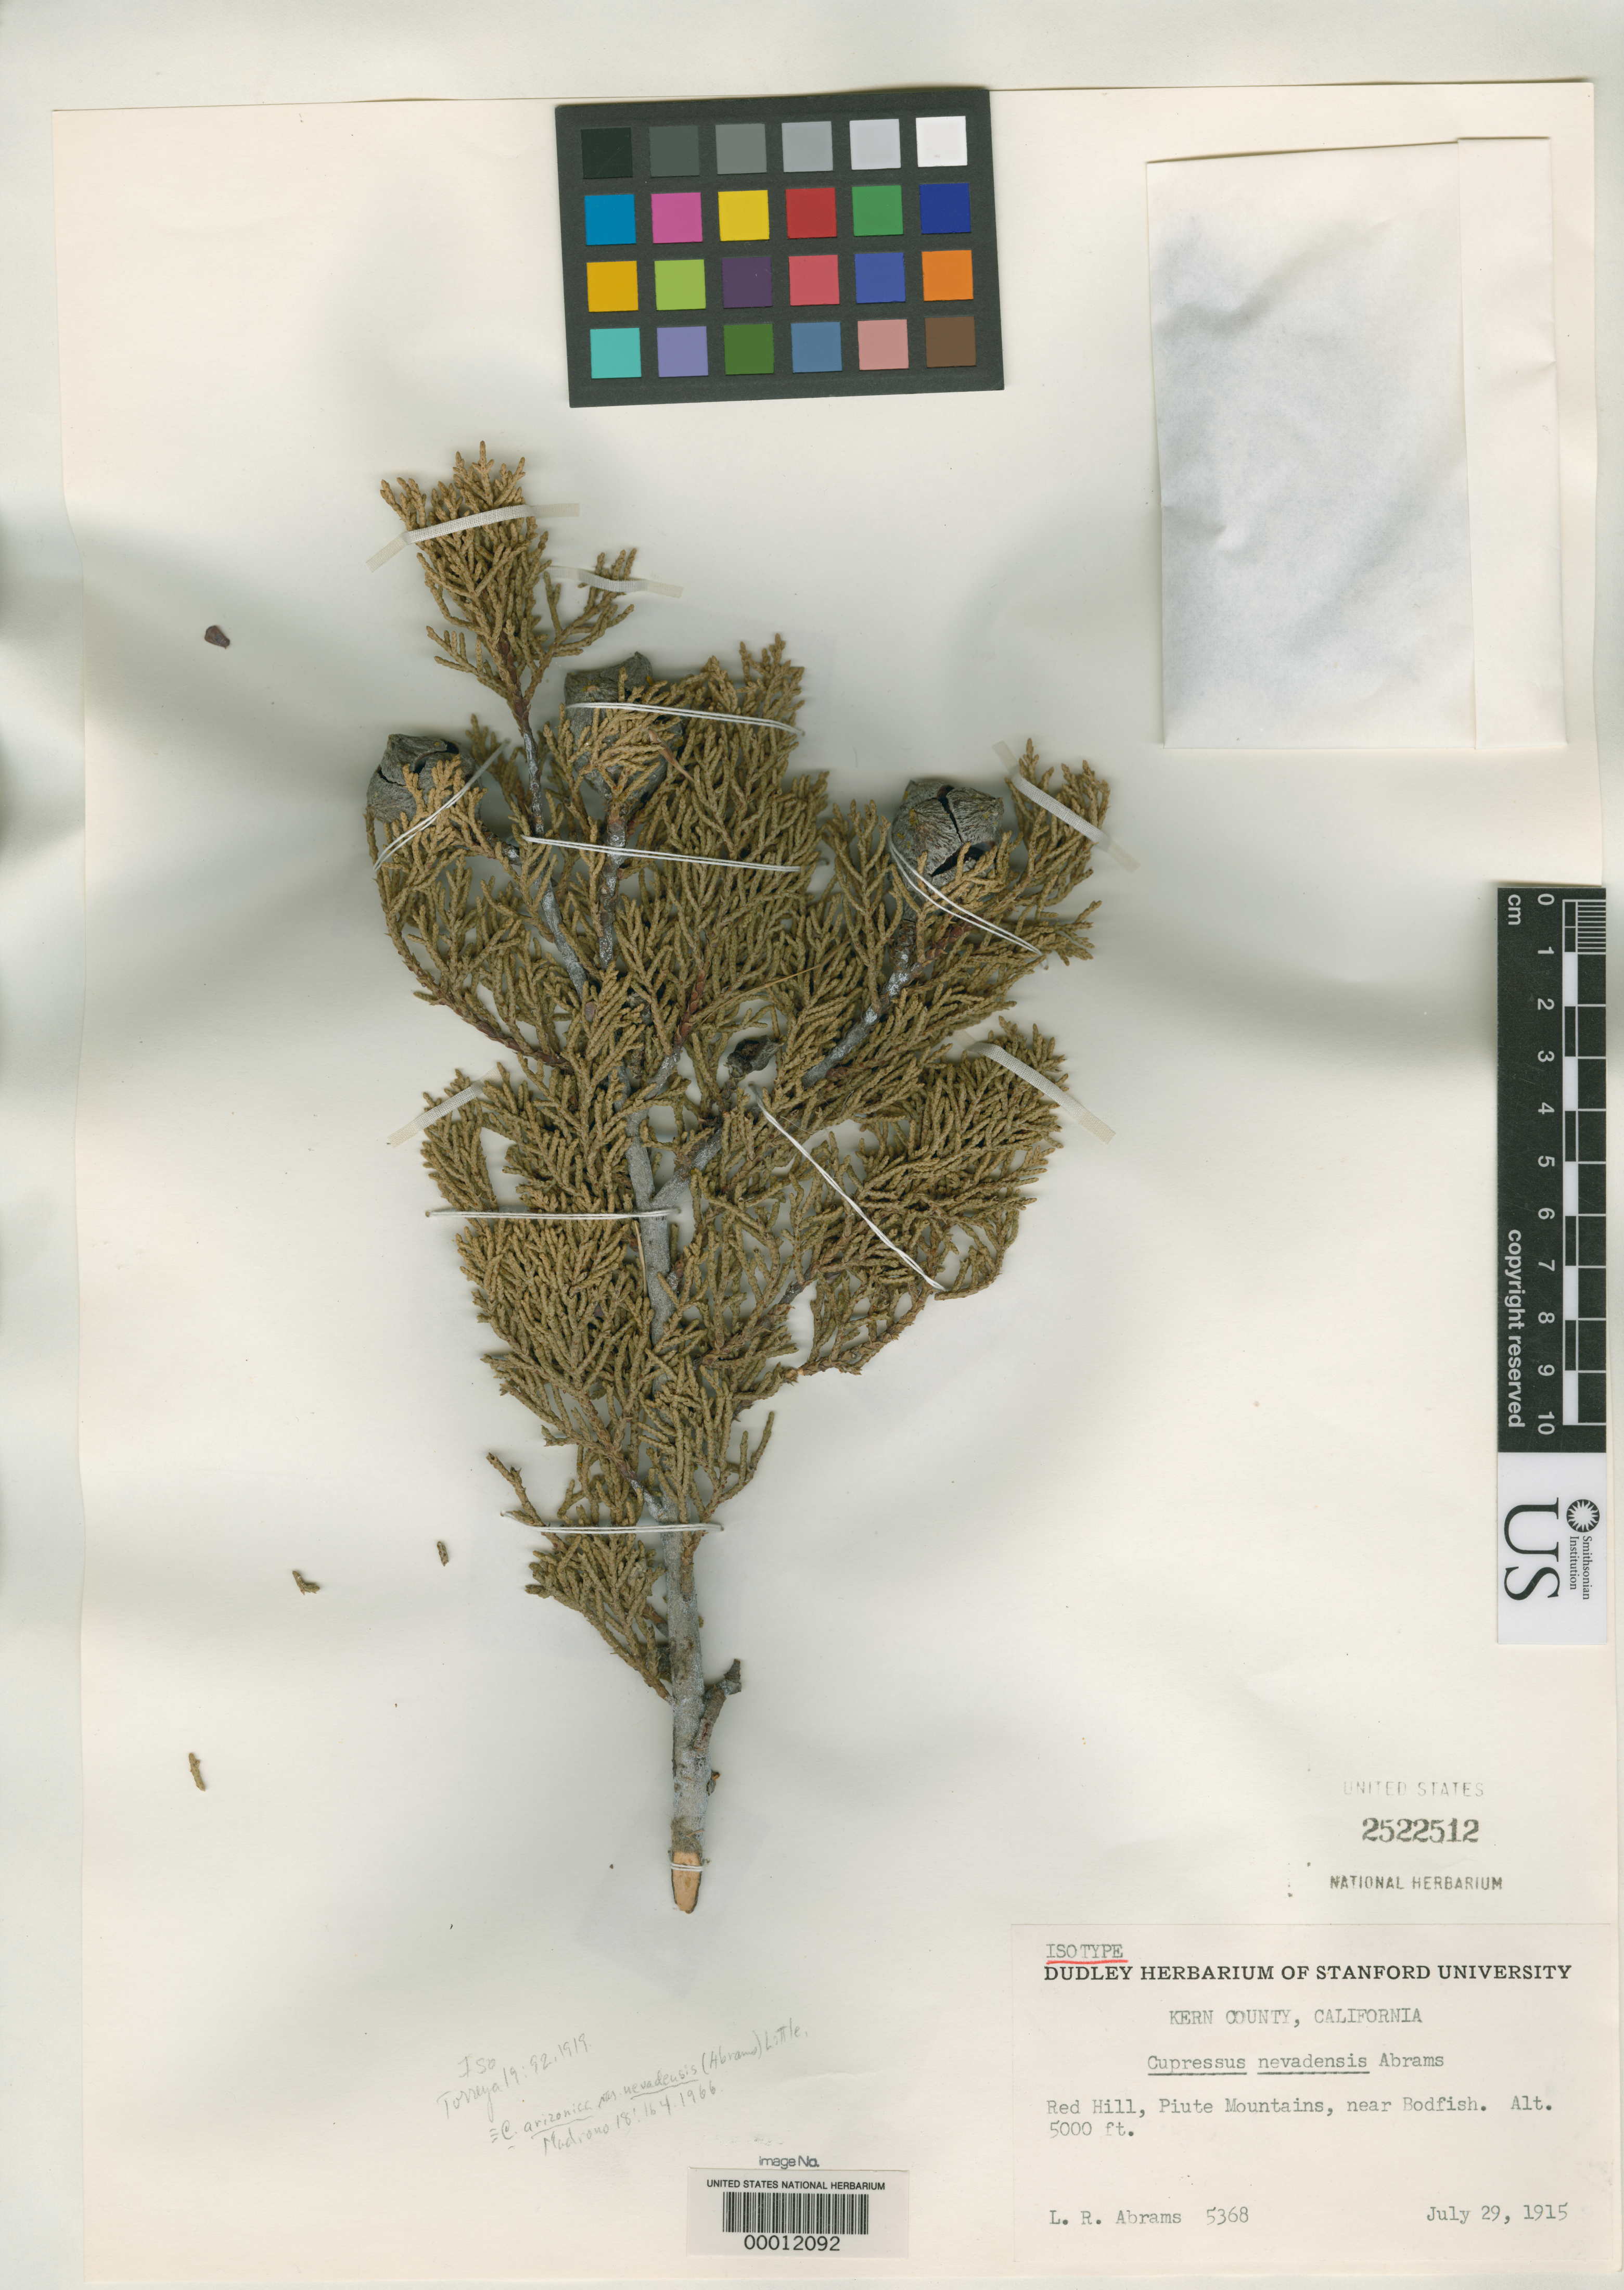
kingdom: Plantae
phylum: Tracheophyta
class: Pinopsida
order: Pinales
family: Cupressaceae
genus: Cupressus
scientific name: Cupressus nevadensis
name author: Abrams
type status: Isotype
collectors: L. Abrams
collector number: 5368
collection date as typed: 29 Jul 1915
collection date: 1915-07-29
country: United States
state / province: California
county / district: Kern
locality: Red Hill, Piute Mts. near Bodfish; alt. 5000 ft.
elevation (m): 1524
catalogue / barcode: US 2522512